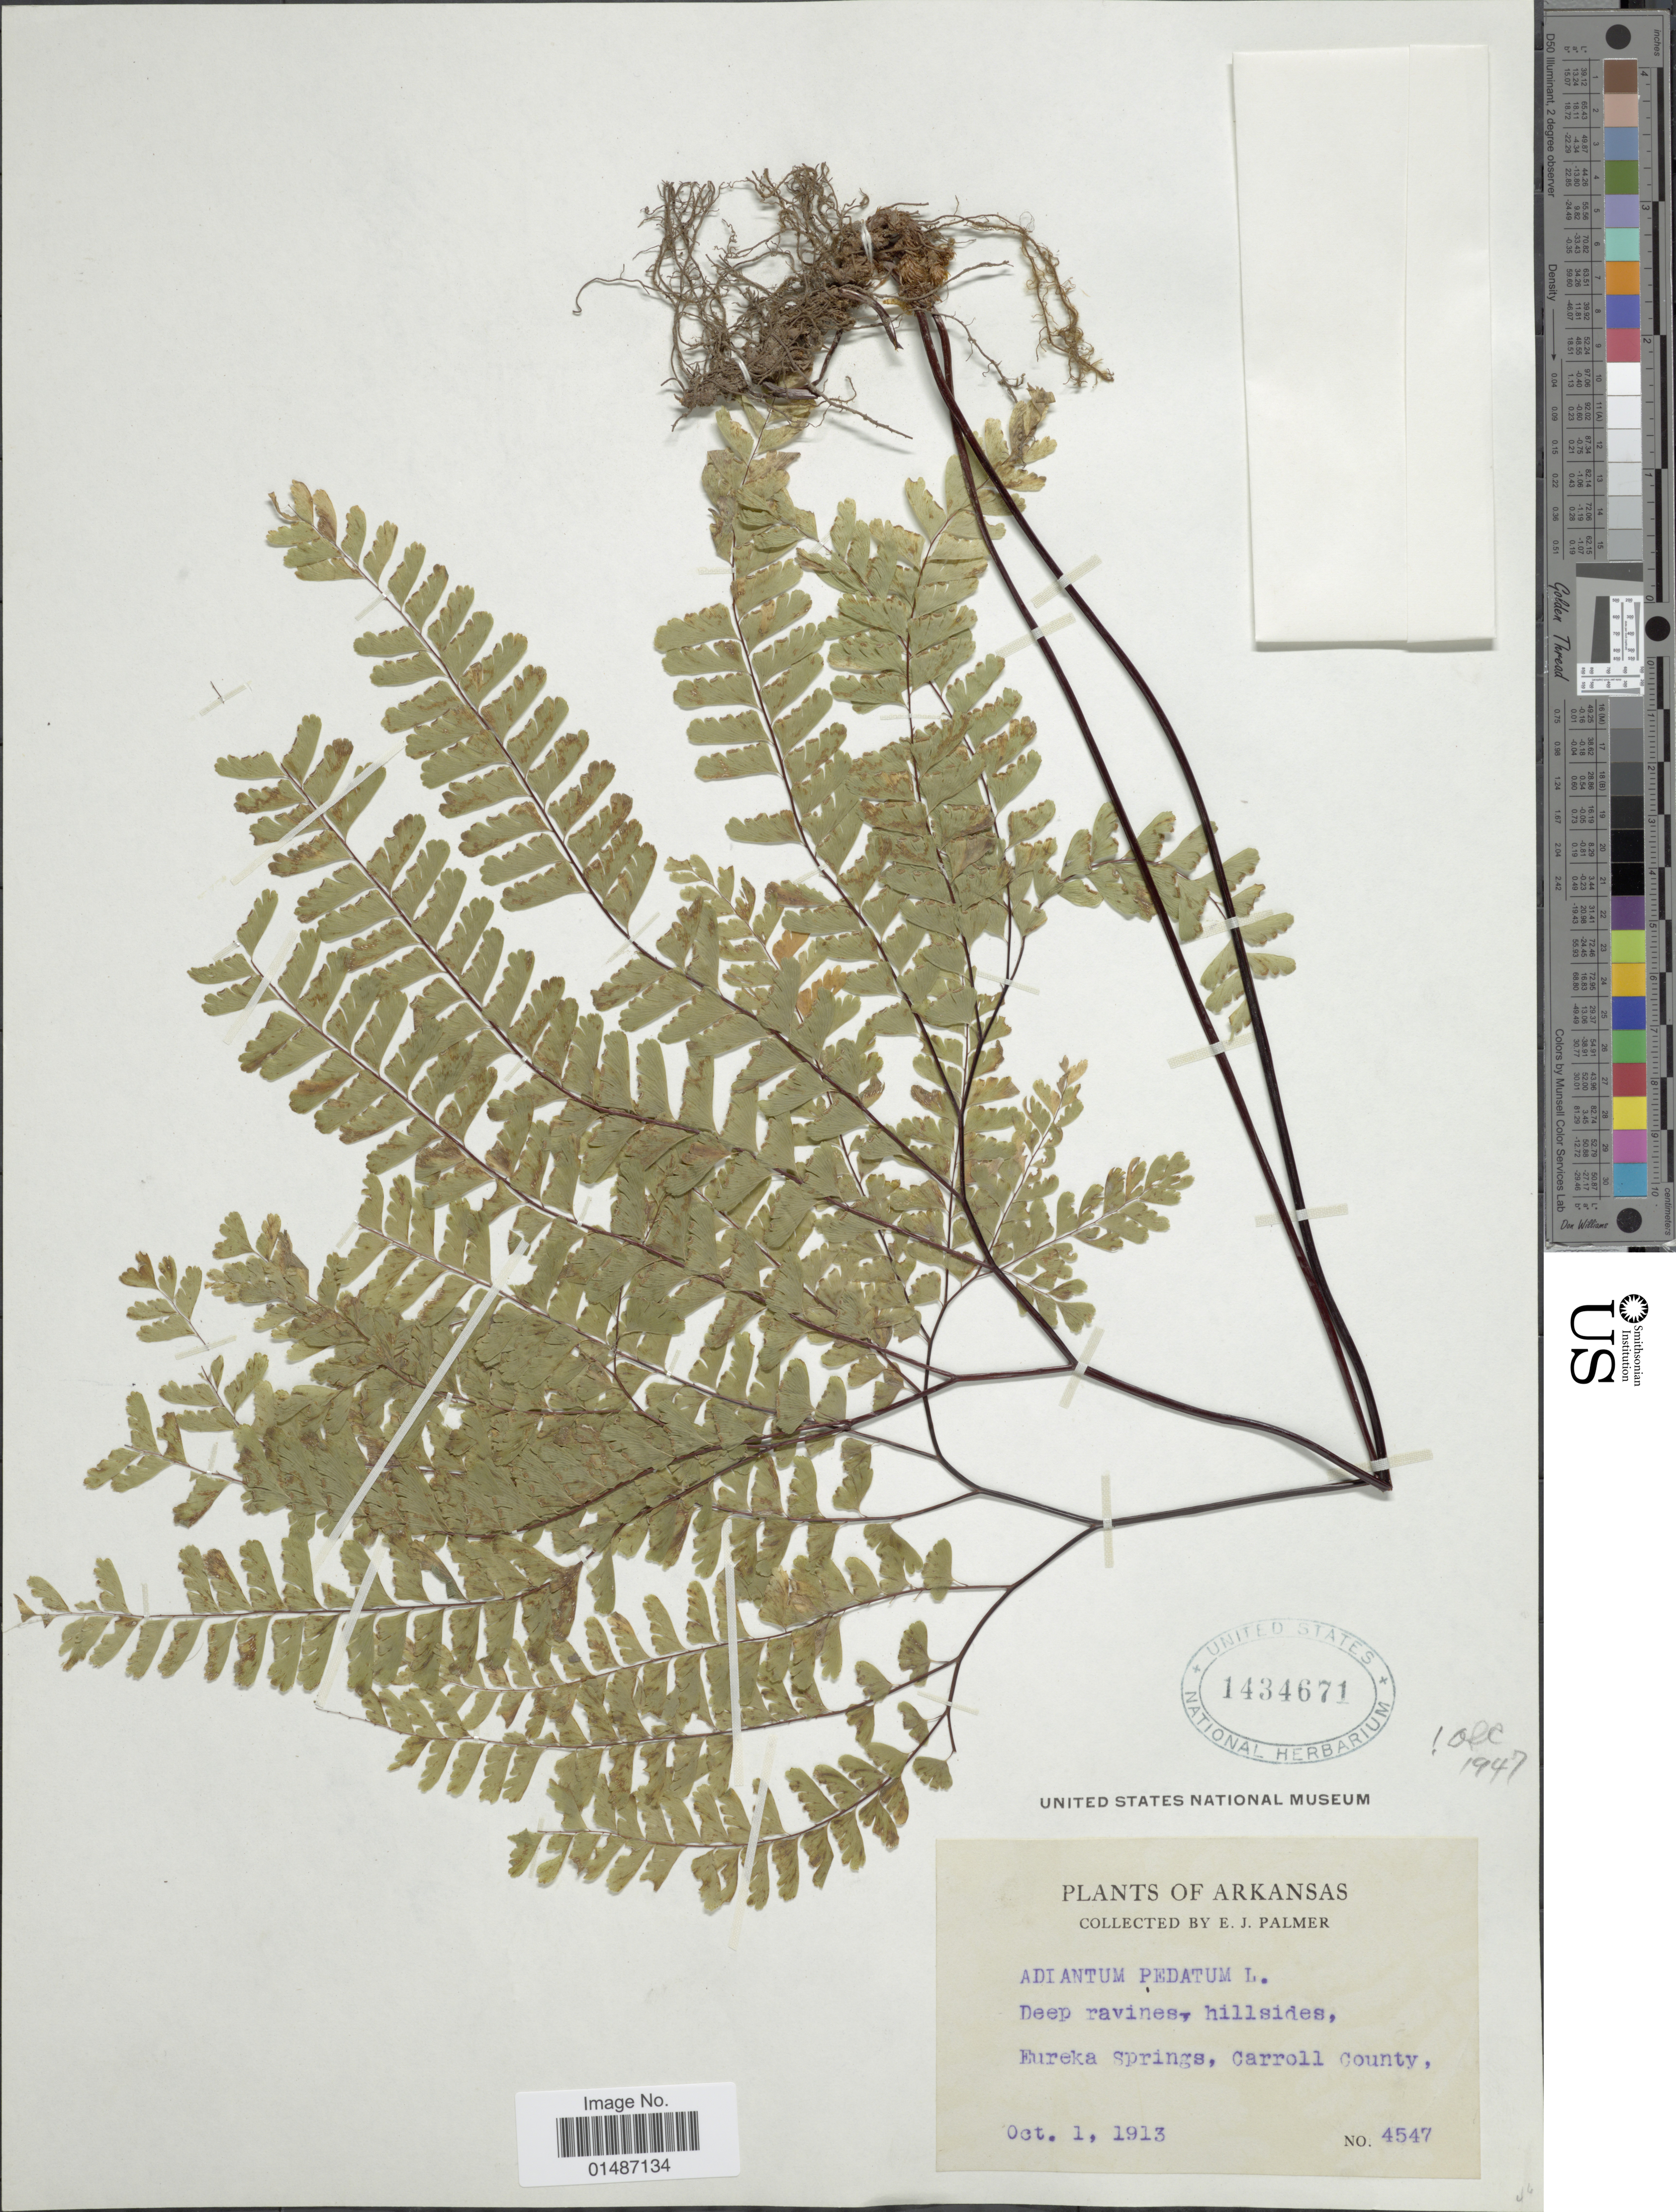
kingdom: Plantae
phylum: Tracheophyta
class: Polypodiopsida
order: Polypodiales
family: Pteridaceae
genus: Adiantum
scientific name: Adiantum pedatum var. pedatum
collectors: E. J. Palmer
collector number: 4547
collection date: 1913-10-01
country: United States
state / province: Arkansas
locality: Deep ravines, hillsides, Eureka Springs, Carroll County.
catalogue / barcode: US 1434671